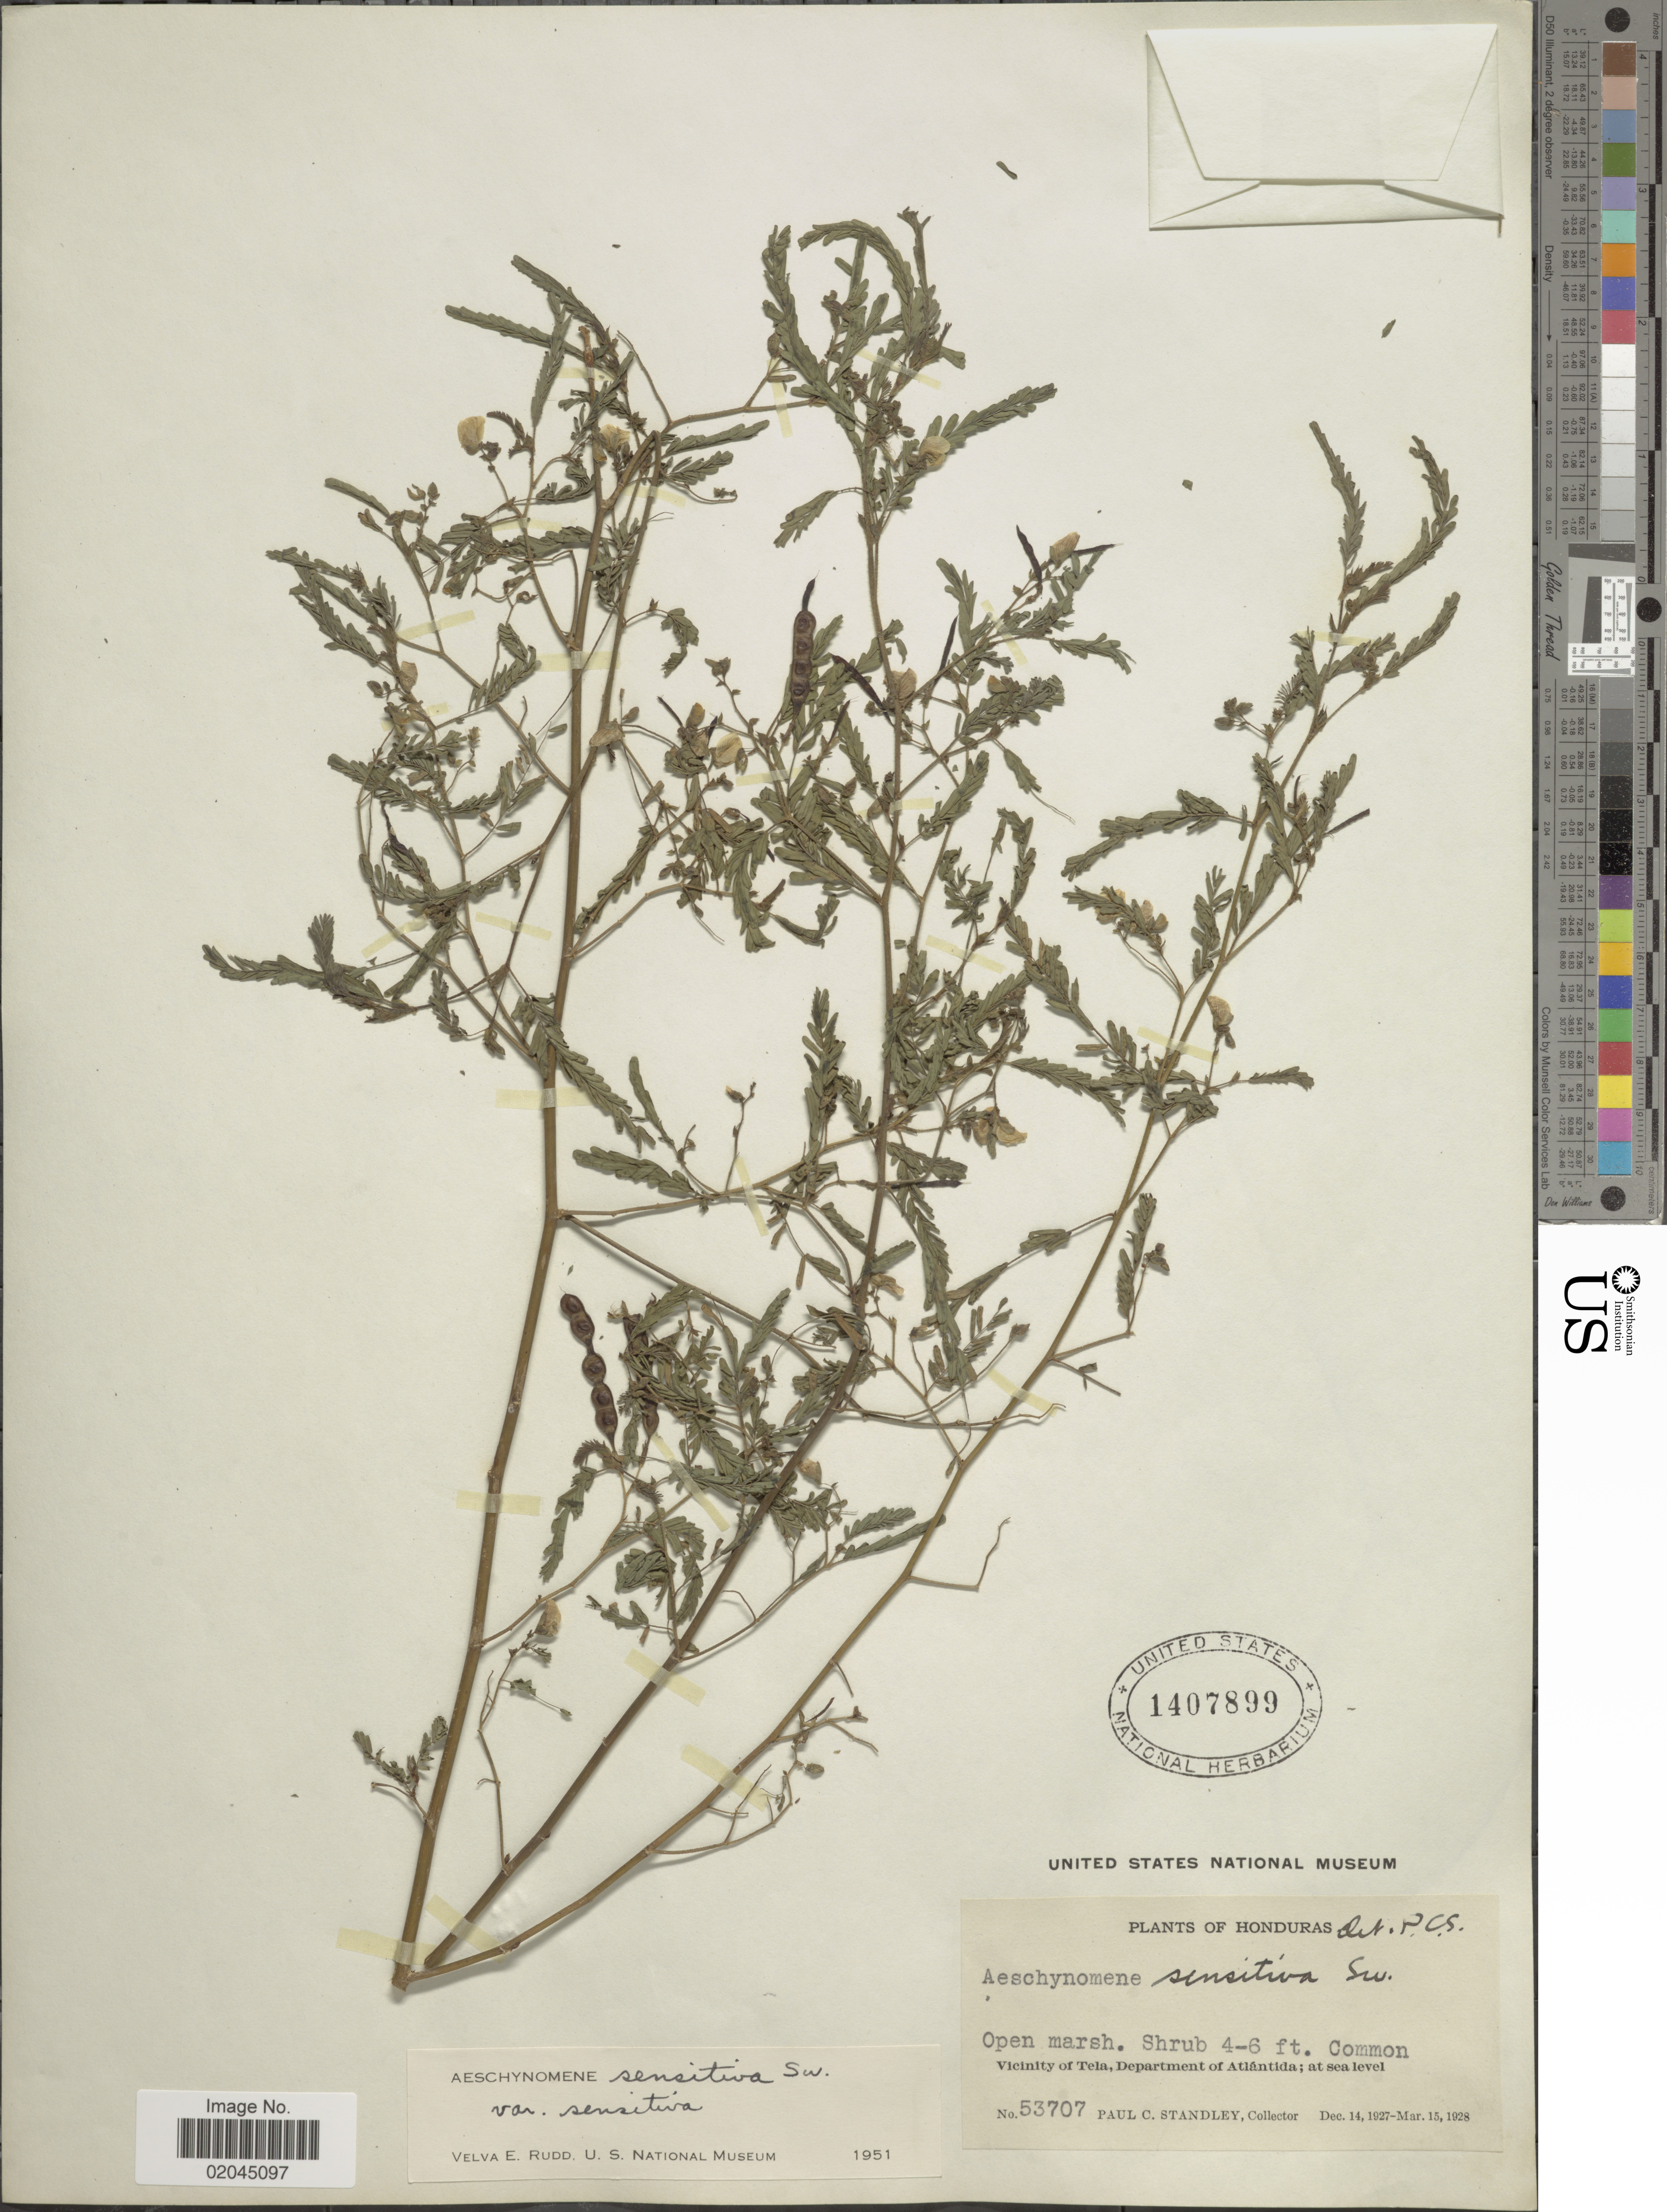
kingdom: Plantae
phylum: Tracheophyta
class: Magnoliopsida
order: Fabales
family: Fabaceae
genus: Aeschynomene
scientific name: Aeschynomene sensitiva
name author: Sw.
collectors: P. C. Standley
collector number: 53707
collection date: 1927-12-14/1928-03-15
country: Honduras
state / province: Atlántida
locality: Vicinity of Tela, Department of Atlantida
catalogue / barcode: US 1407899